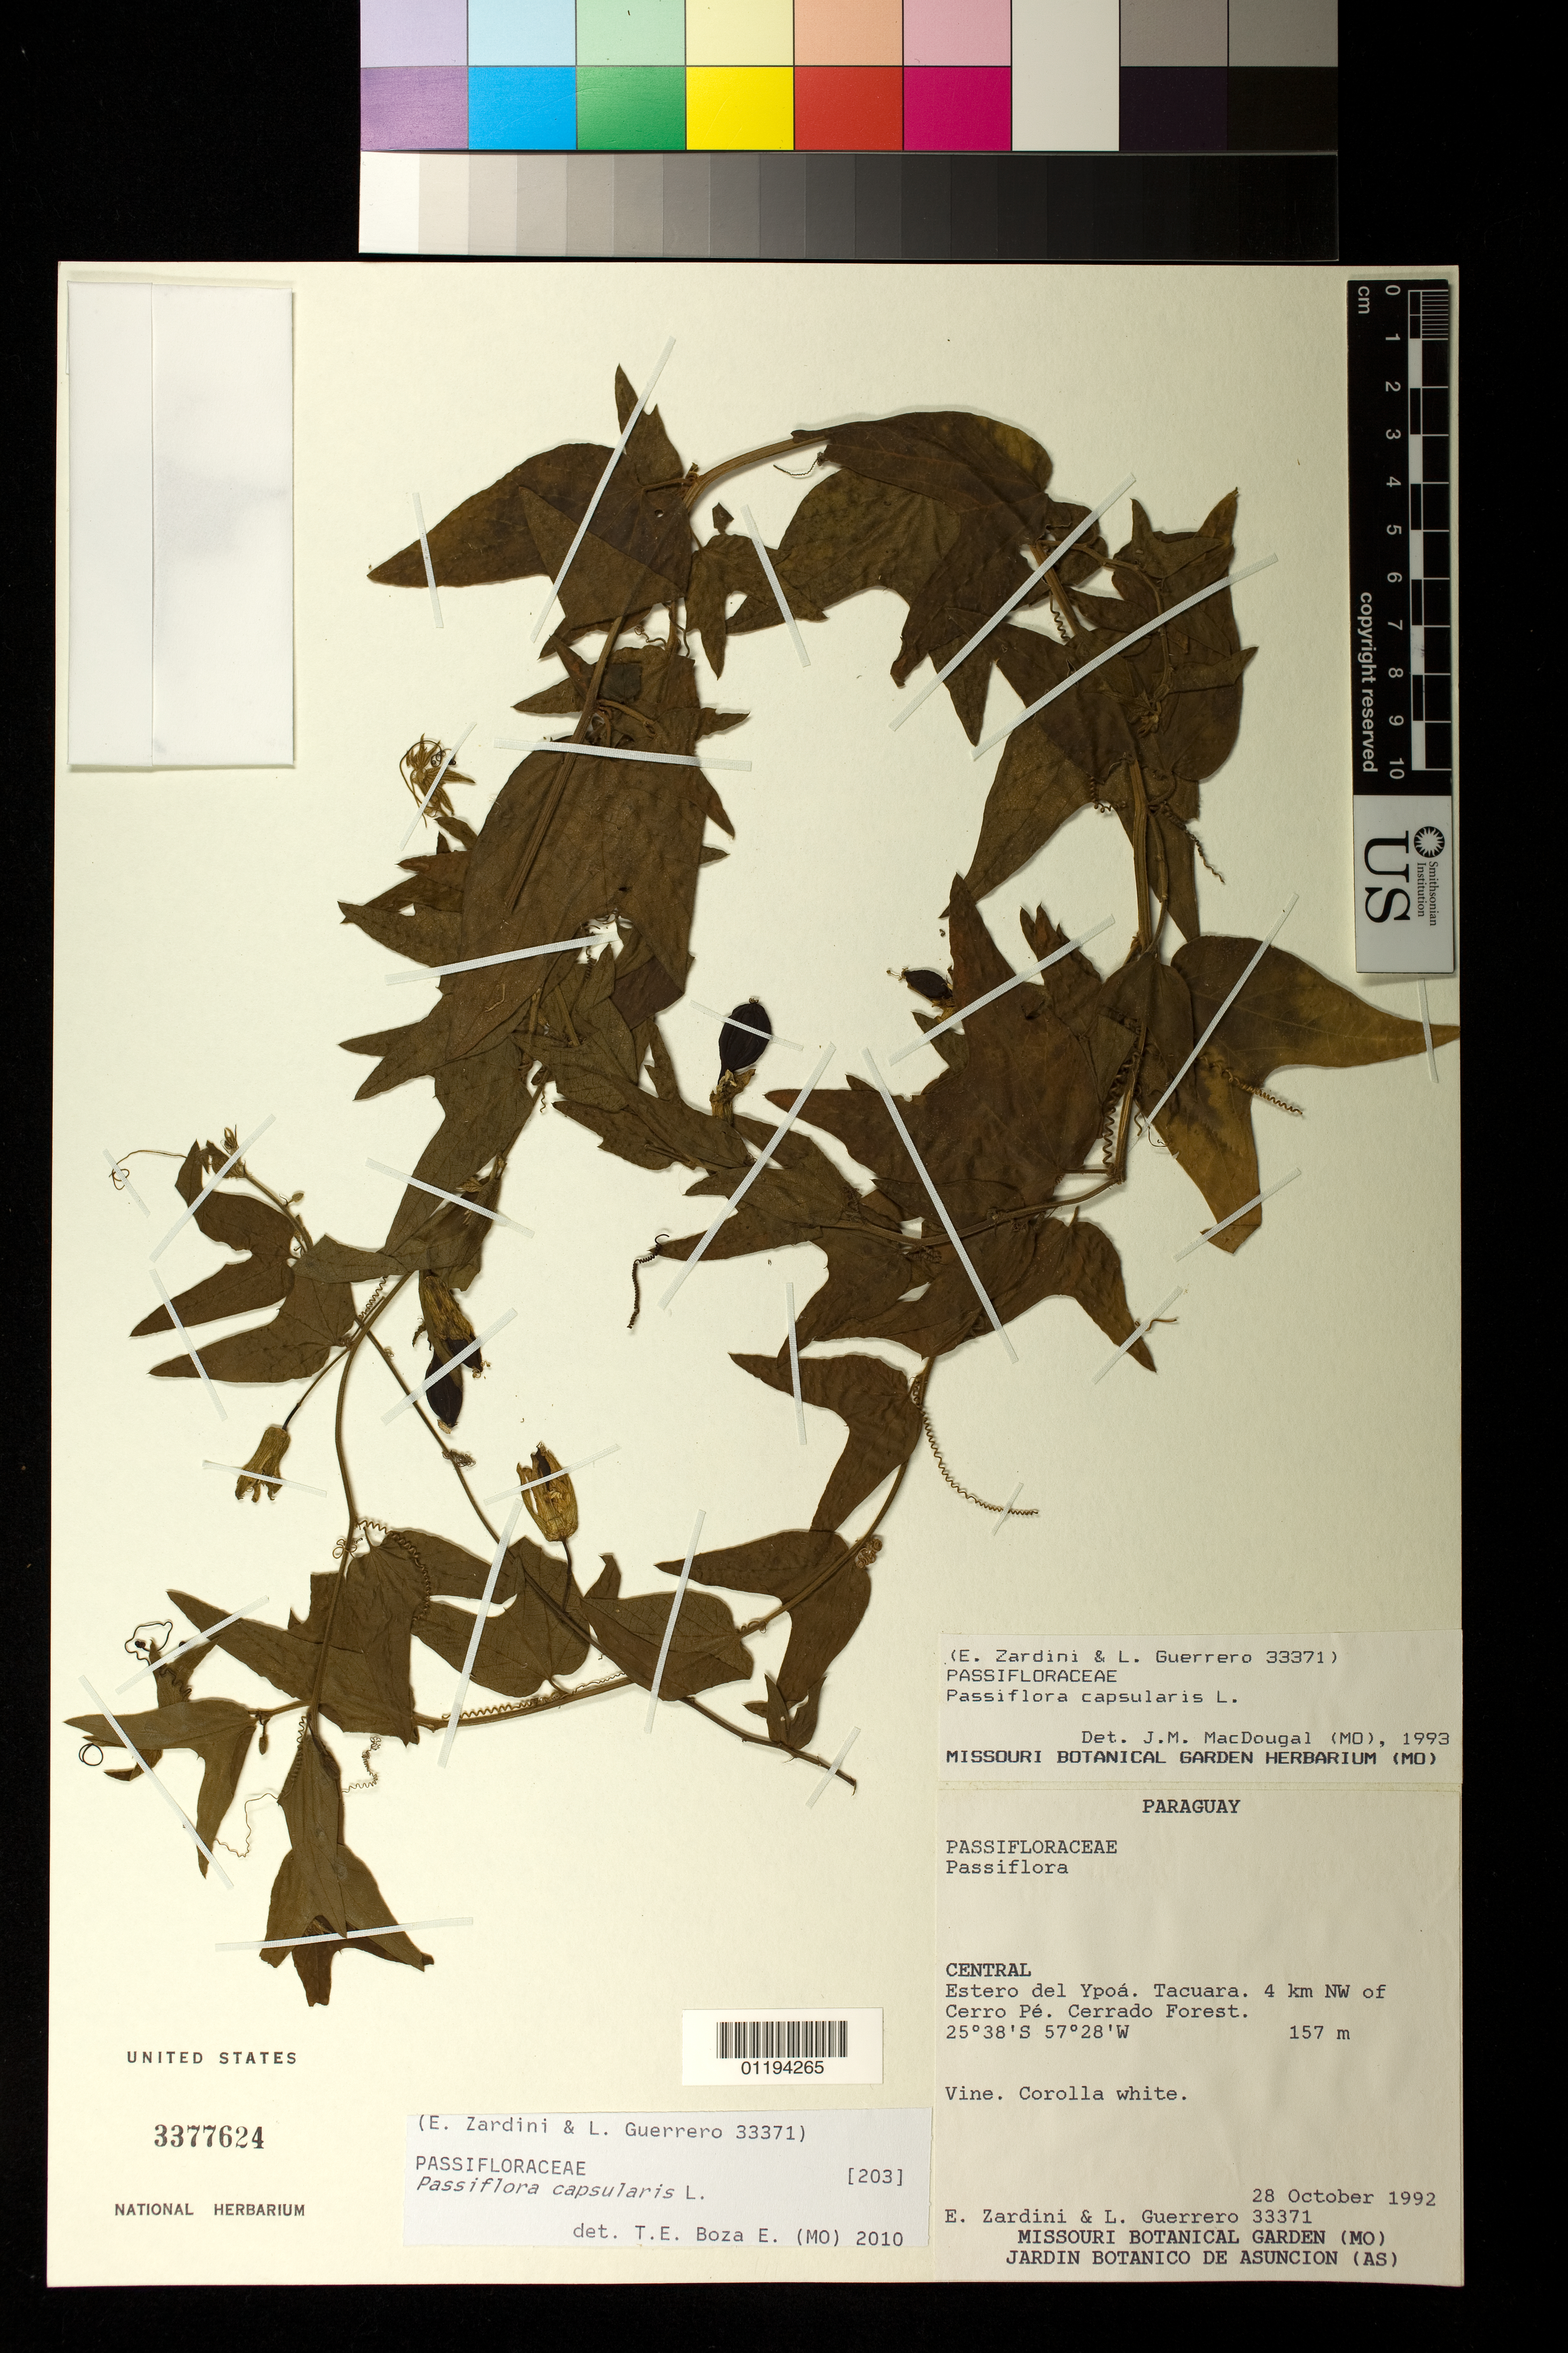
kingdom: Plantae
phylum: Tracheophyta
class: Magnoliopsida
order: Malpighiales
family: Passifloraceae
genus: Passiflora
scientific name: Passiflora capsularis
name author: L.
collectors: E. M. Zardini & L. Guerrero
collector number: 33371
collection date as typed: Oct 28 1992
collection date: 1992-10-28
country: Paraguay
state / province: Central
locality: Central: Estero del Ypoa. Tacuara. 4 km NW of Cerro Pe. Cerrado Forest.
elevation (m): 157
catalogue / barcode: US 3377624